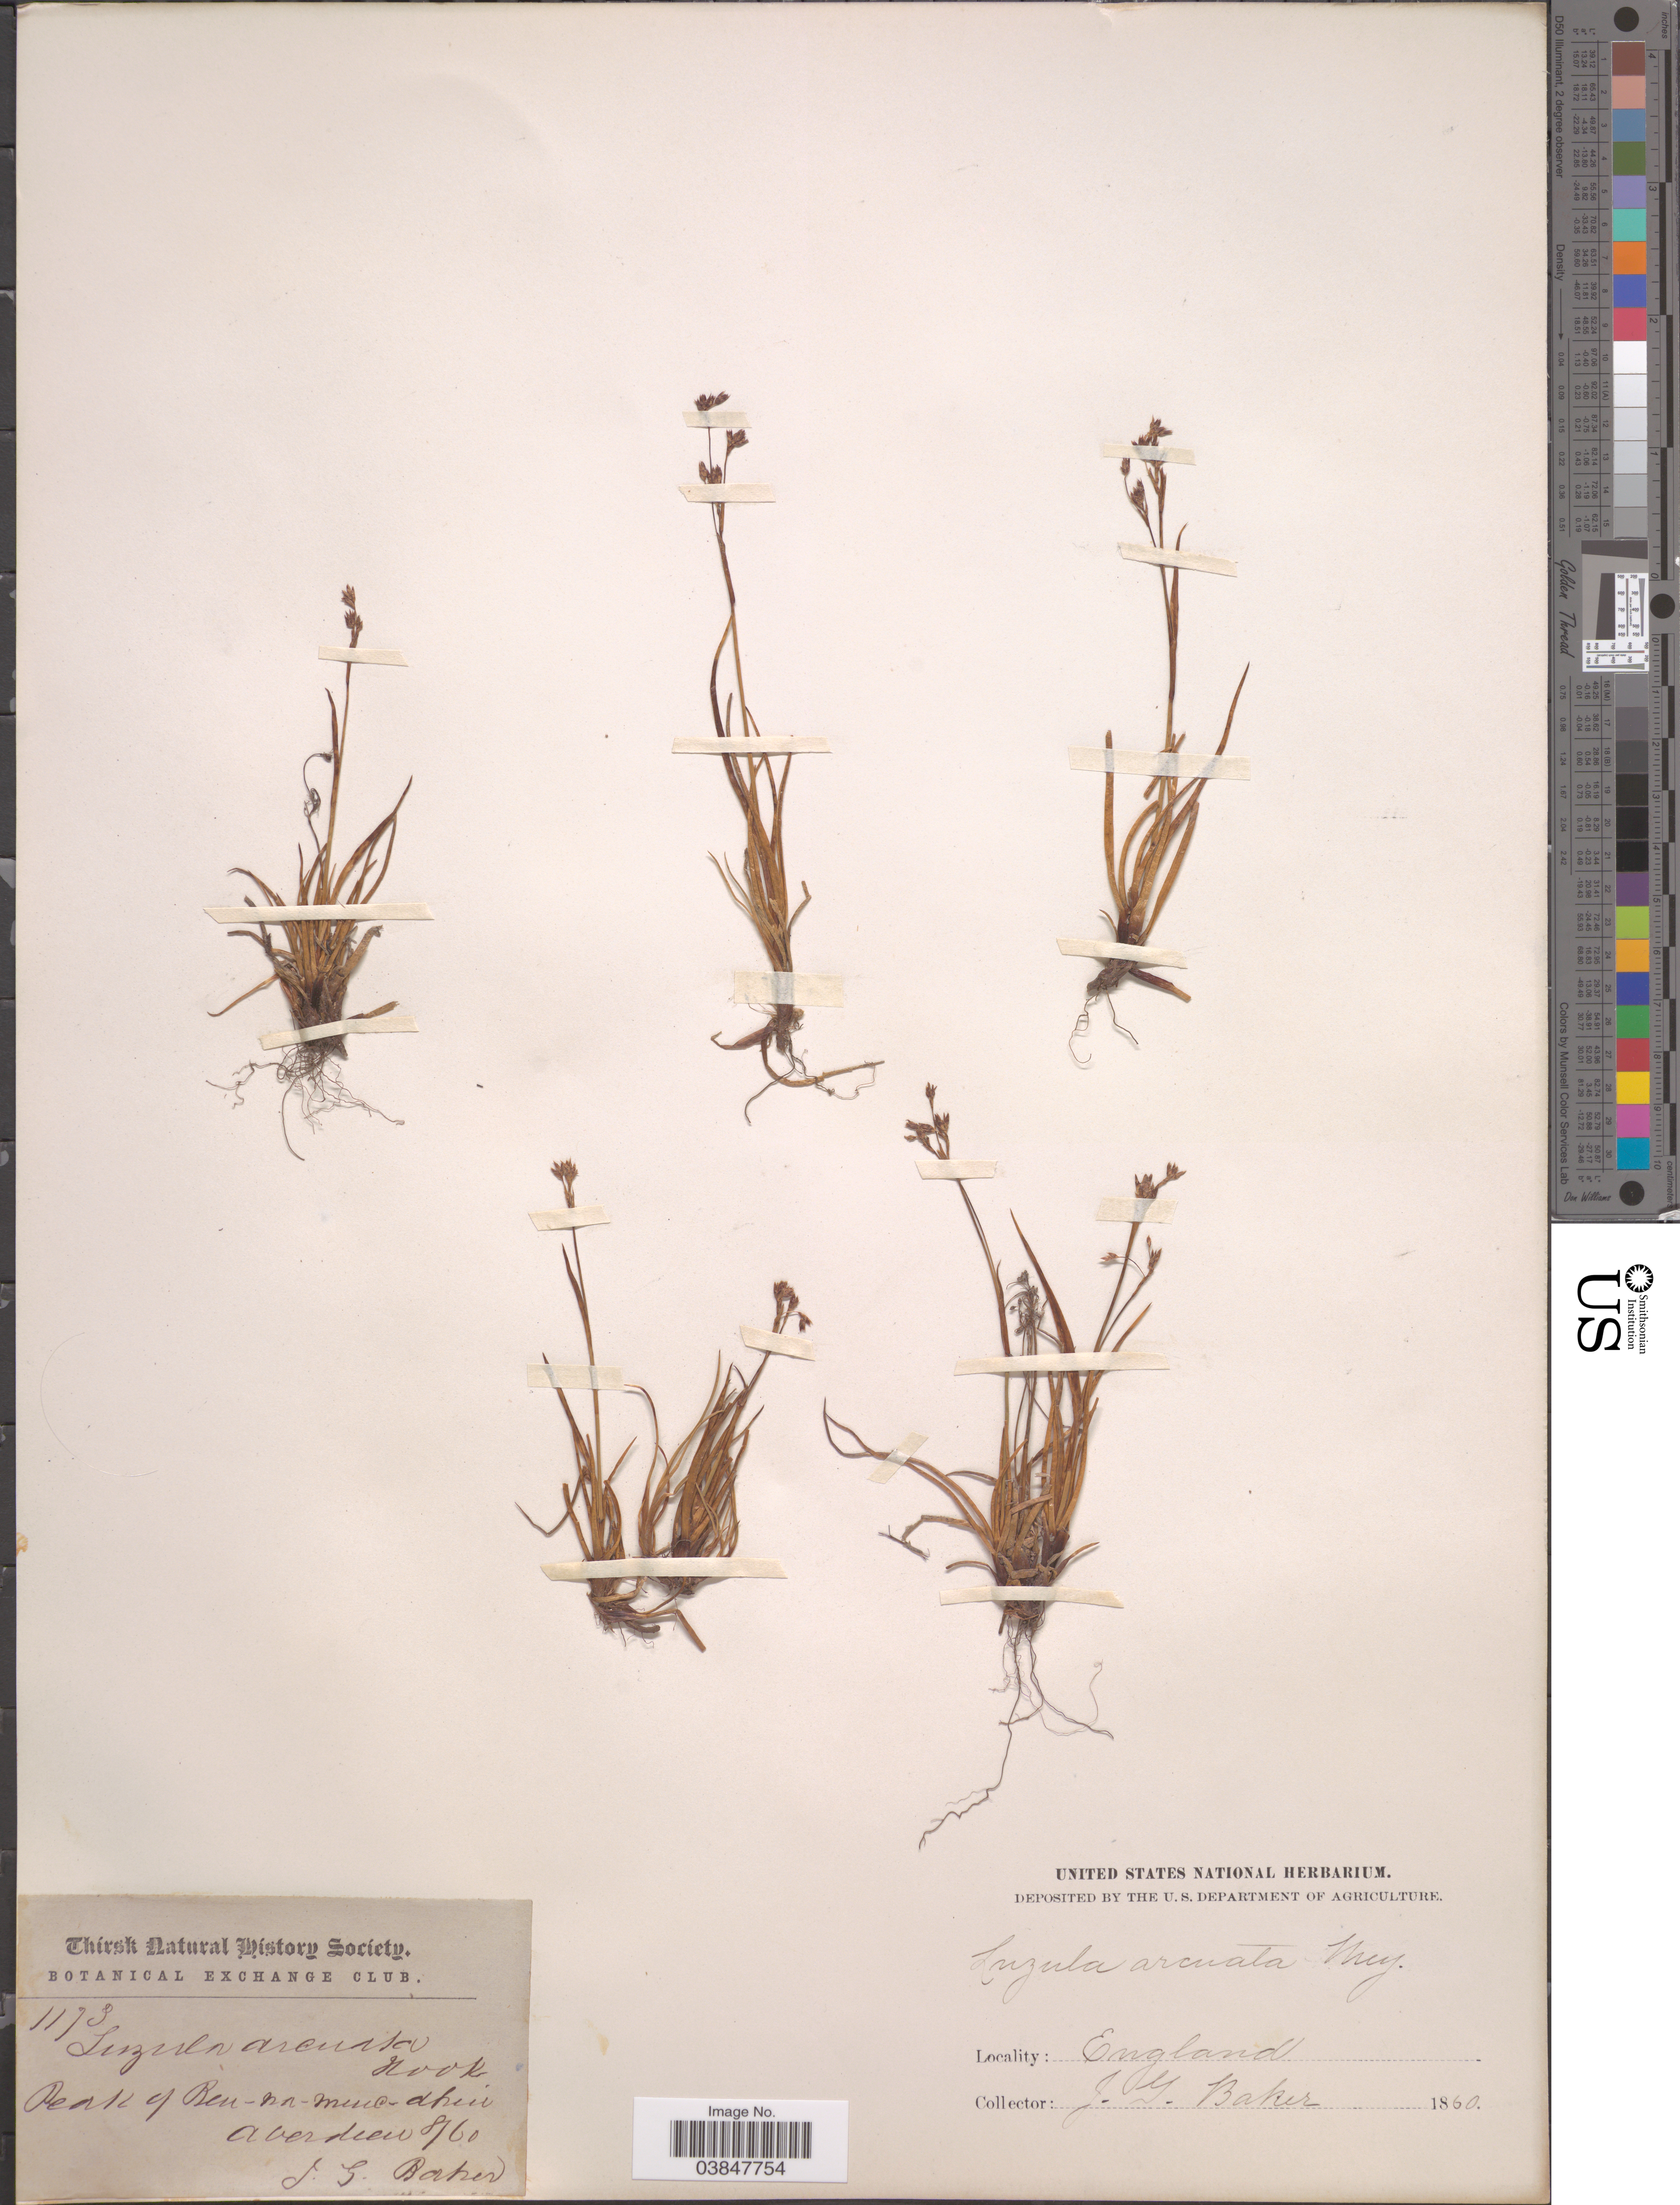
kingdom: Plantae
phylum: Tracheophyta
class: Liliopsida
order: Poales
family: Juncaceae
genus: Luzula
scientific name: Luzula arcuata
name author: (Wahlenb.) Sw.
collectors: J. G. Baker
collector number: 1173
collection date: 1860-08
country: United Kingdom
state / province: England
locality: Peak of Ben-na-muic-duich. Aberdeen.